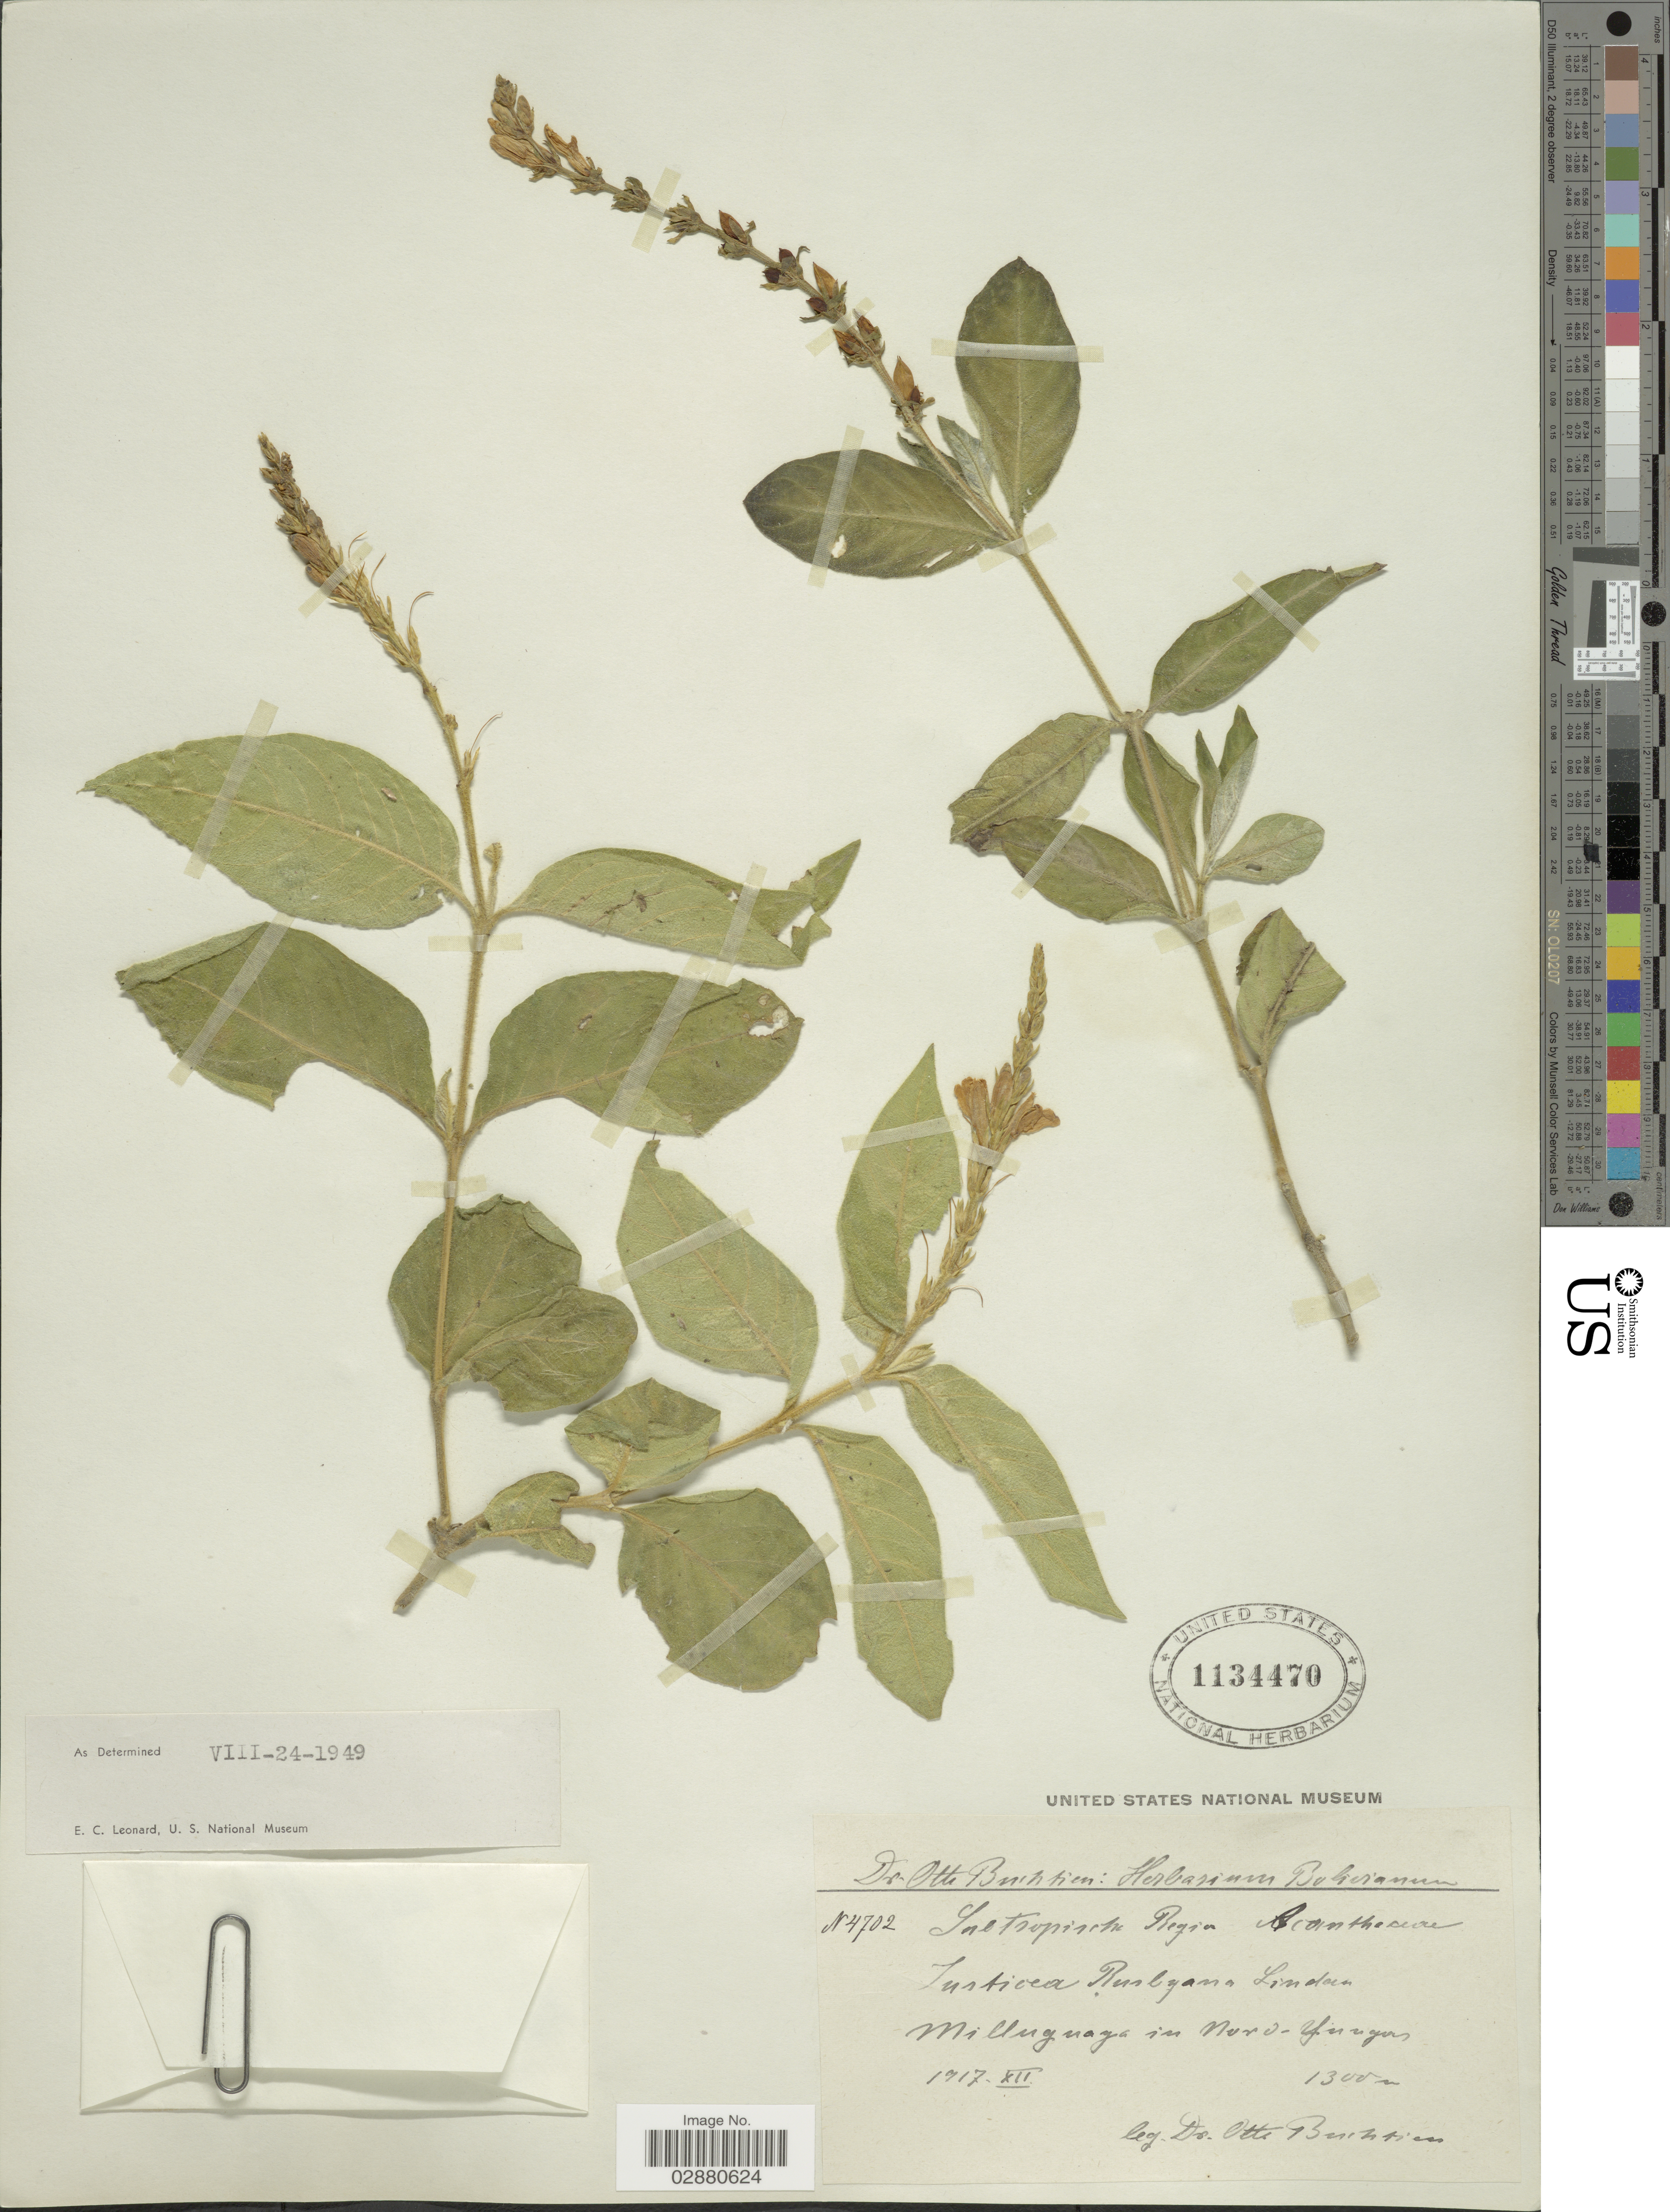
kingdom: Plantae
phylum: Tracheophyta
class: Magnoliopsida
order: Lamiales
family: Acanthaceae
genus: Justicia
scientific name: Justicia rusbyana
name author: Lindau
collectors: O. Buchtien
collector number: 4702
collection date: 1917-12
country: Bolivia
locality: Milluguaya in Nord-Yungas.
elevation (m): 1300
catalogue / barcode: US 1134470